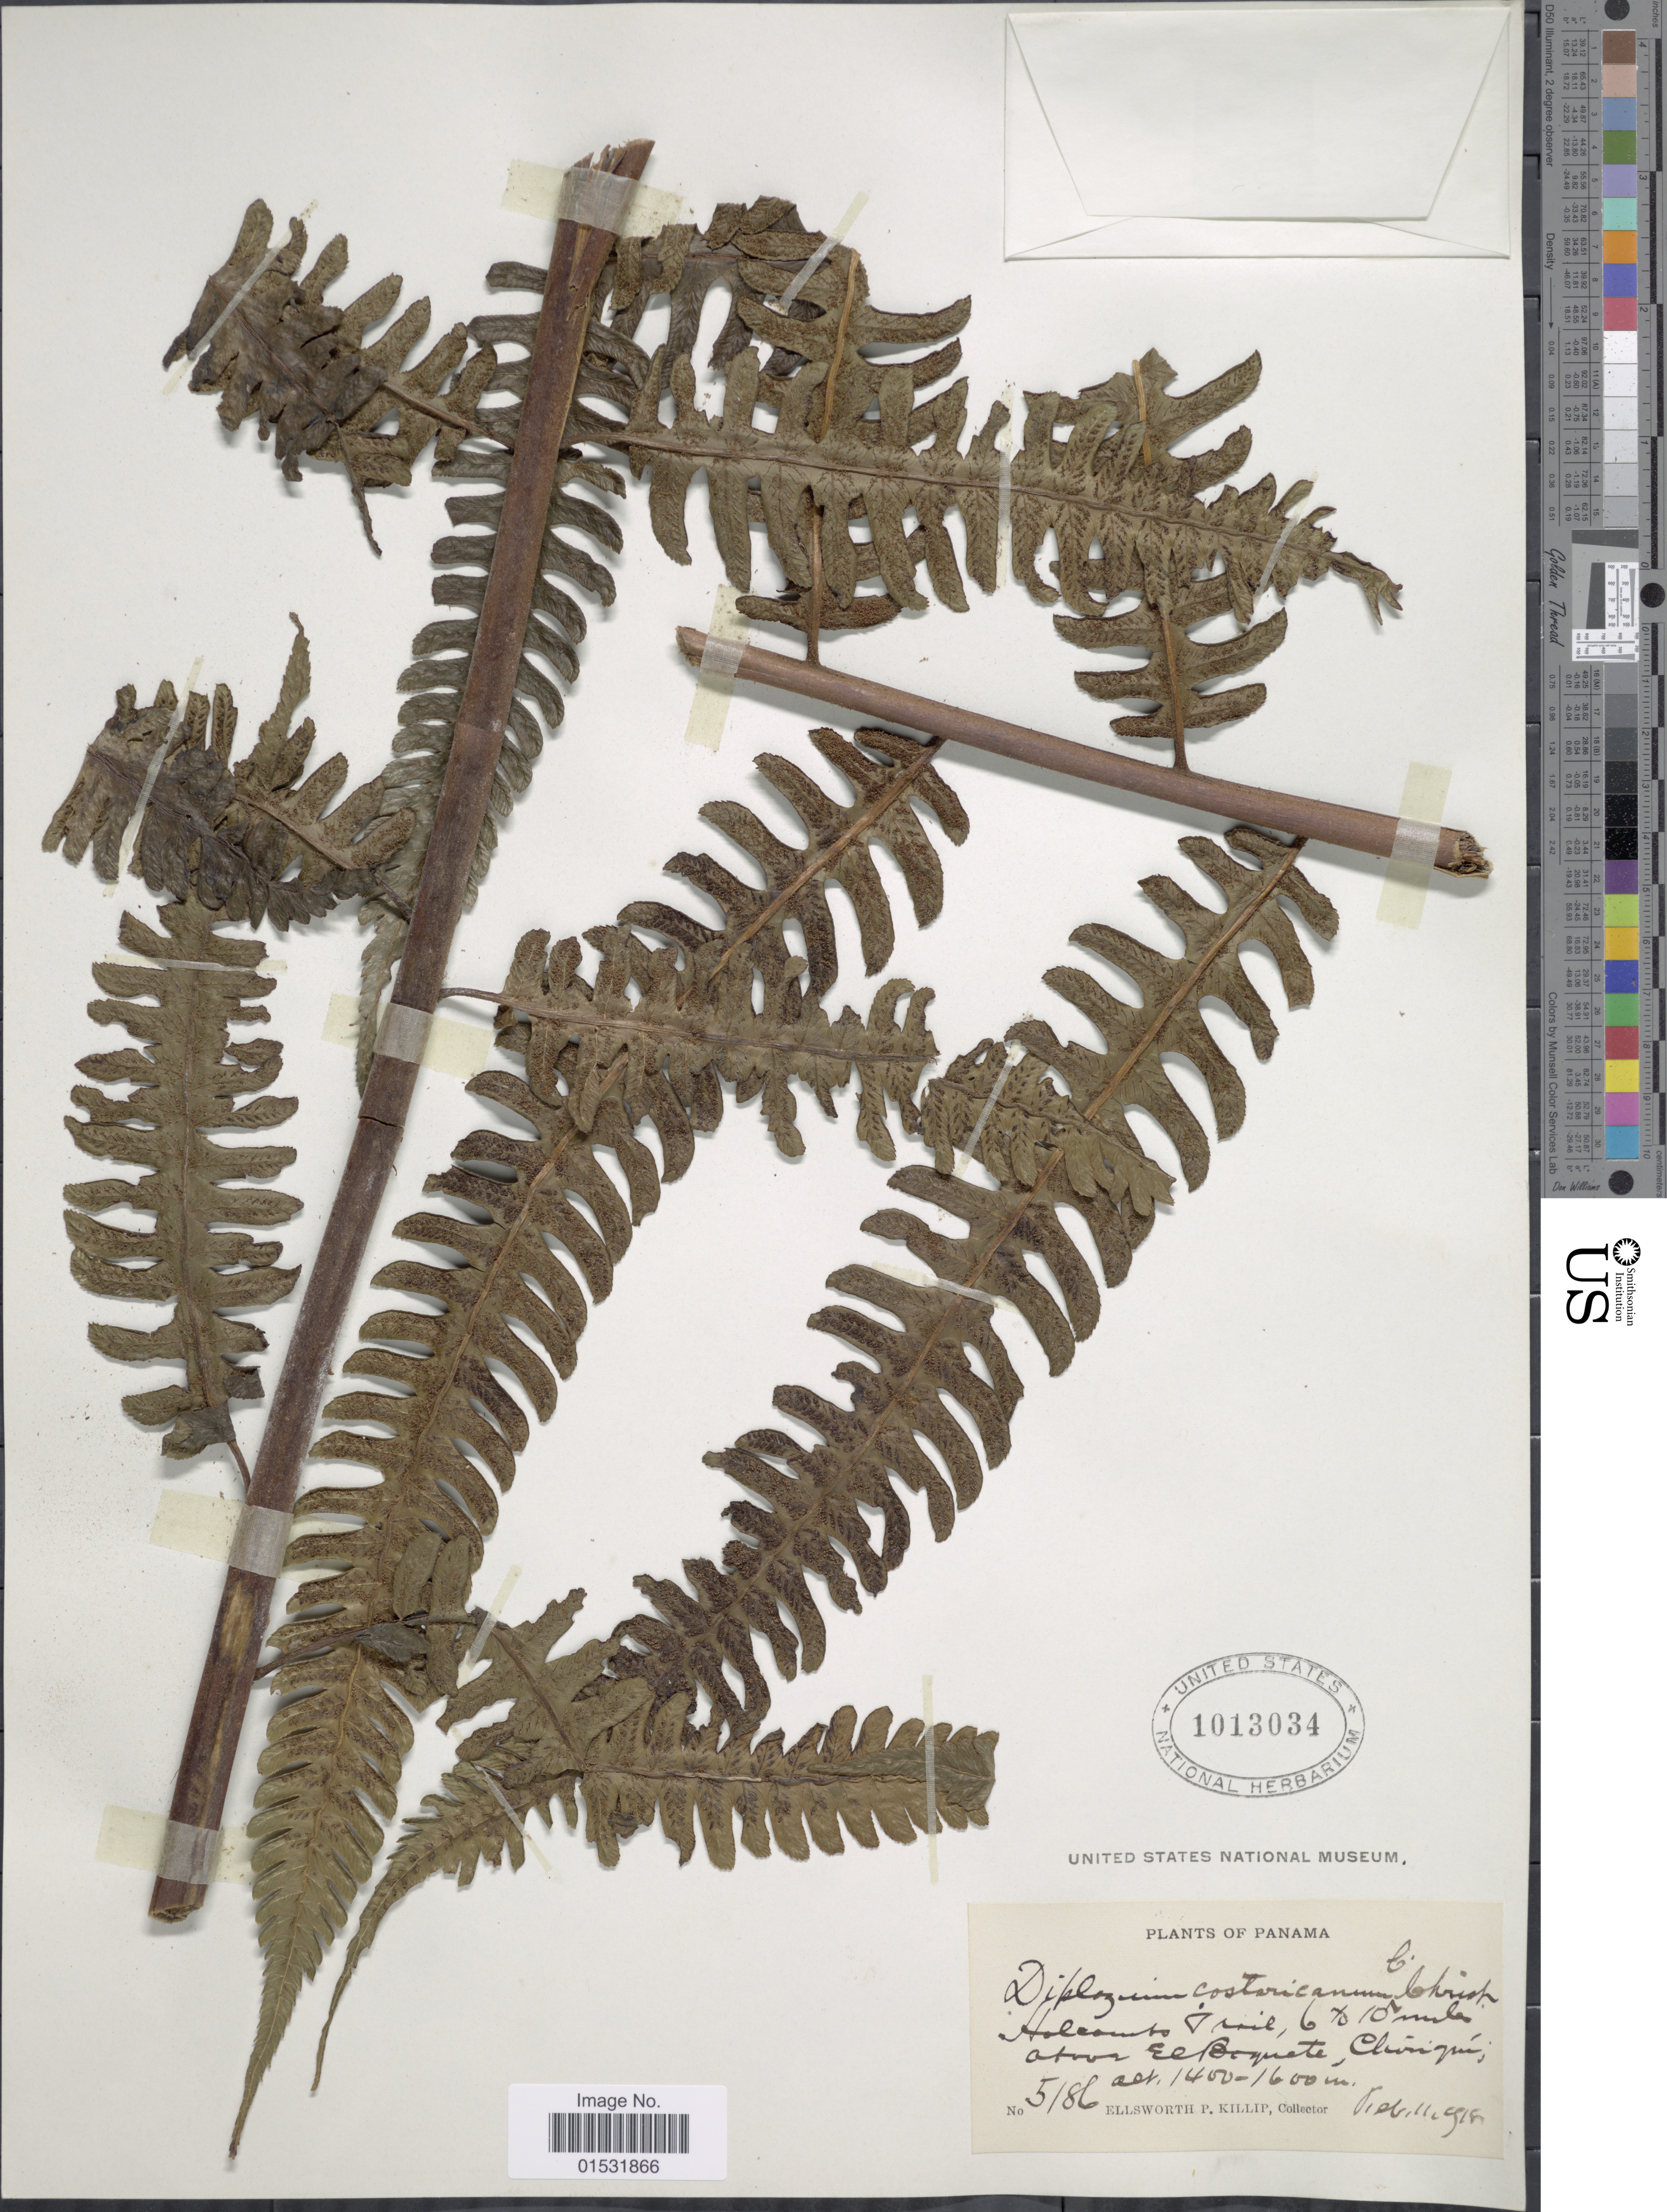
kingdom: Plantae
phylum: Tracheophyta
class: Polypodiopsida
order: Polypodiales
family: Athyriaceae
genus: Diplazium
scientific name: Diplazium lindbergii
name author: (Mett.) Christ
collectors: E. P. Killip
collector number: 5186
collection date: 1918-02-11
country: Panama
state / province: Chiriqui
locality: Holcomb's Trail, 6 to 10 miles above El Boquete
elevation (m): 1400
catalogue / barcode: US 1013034